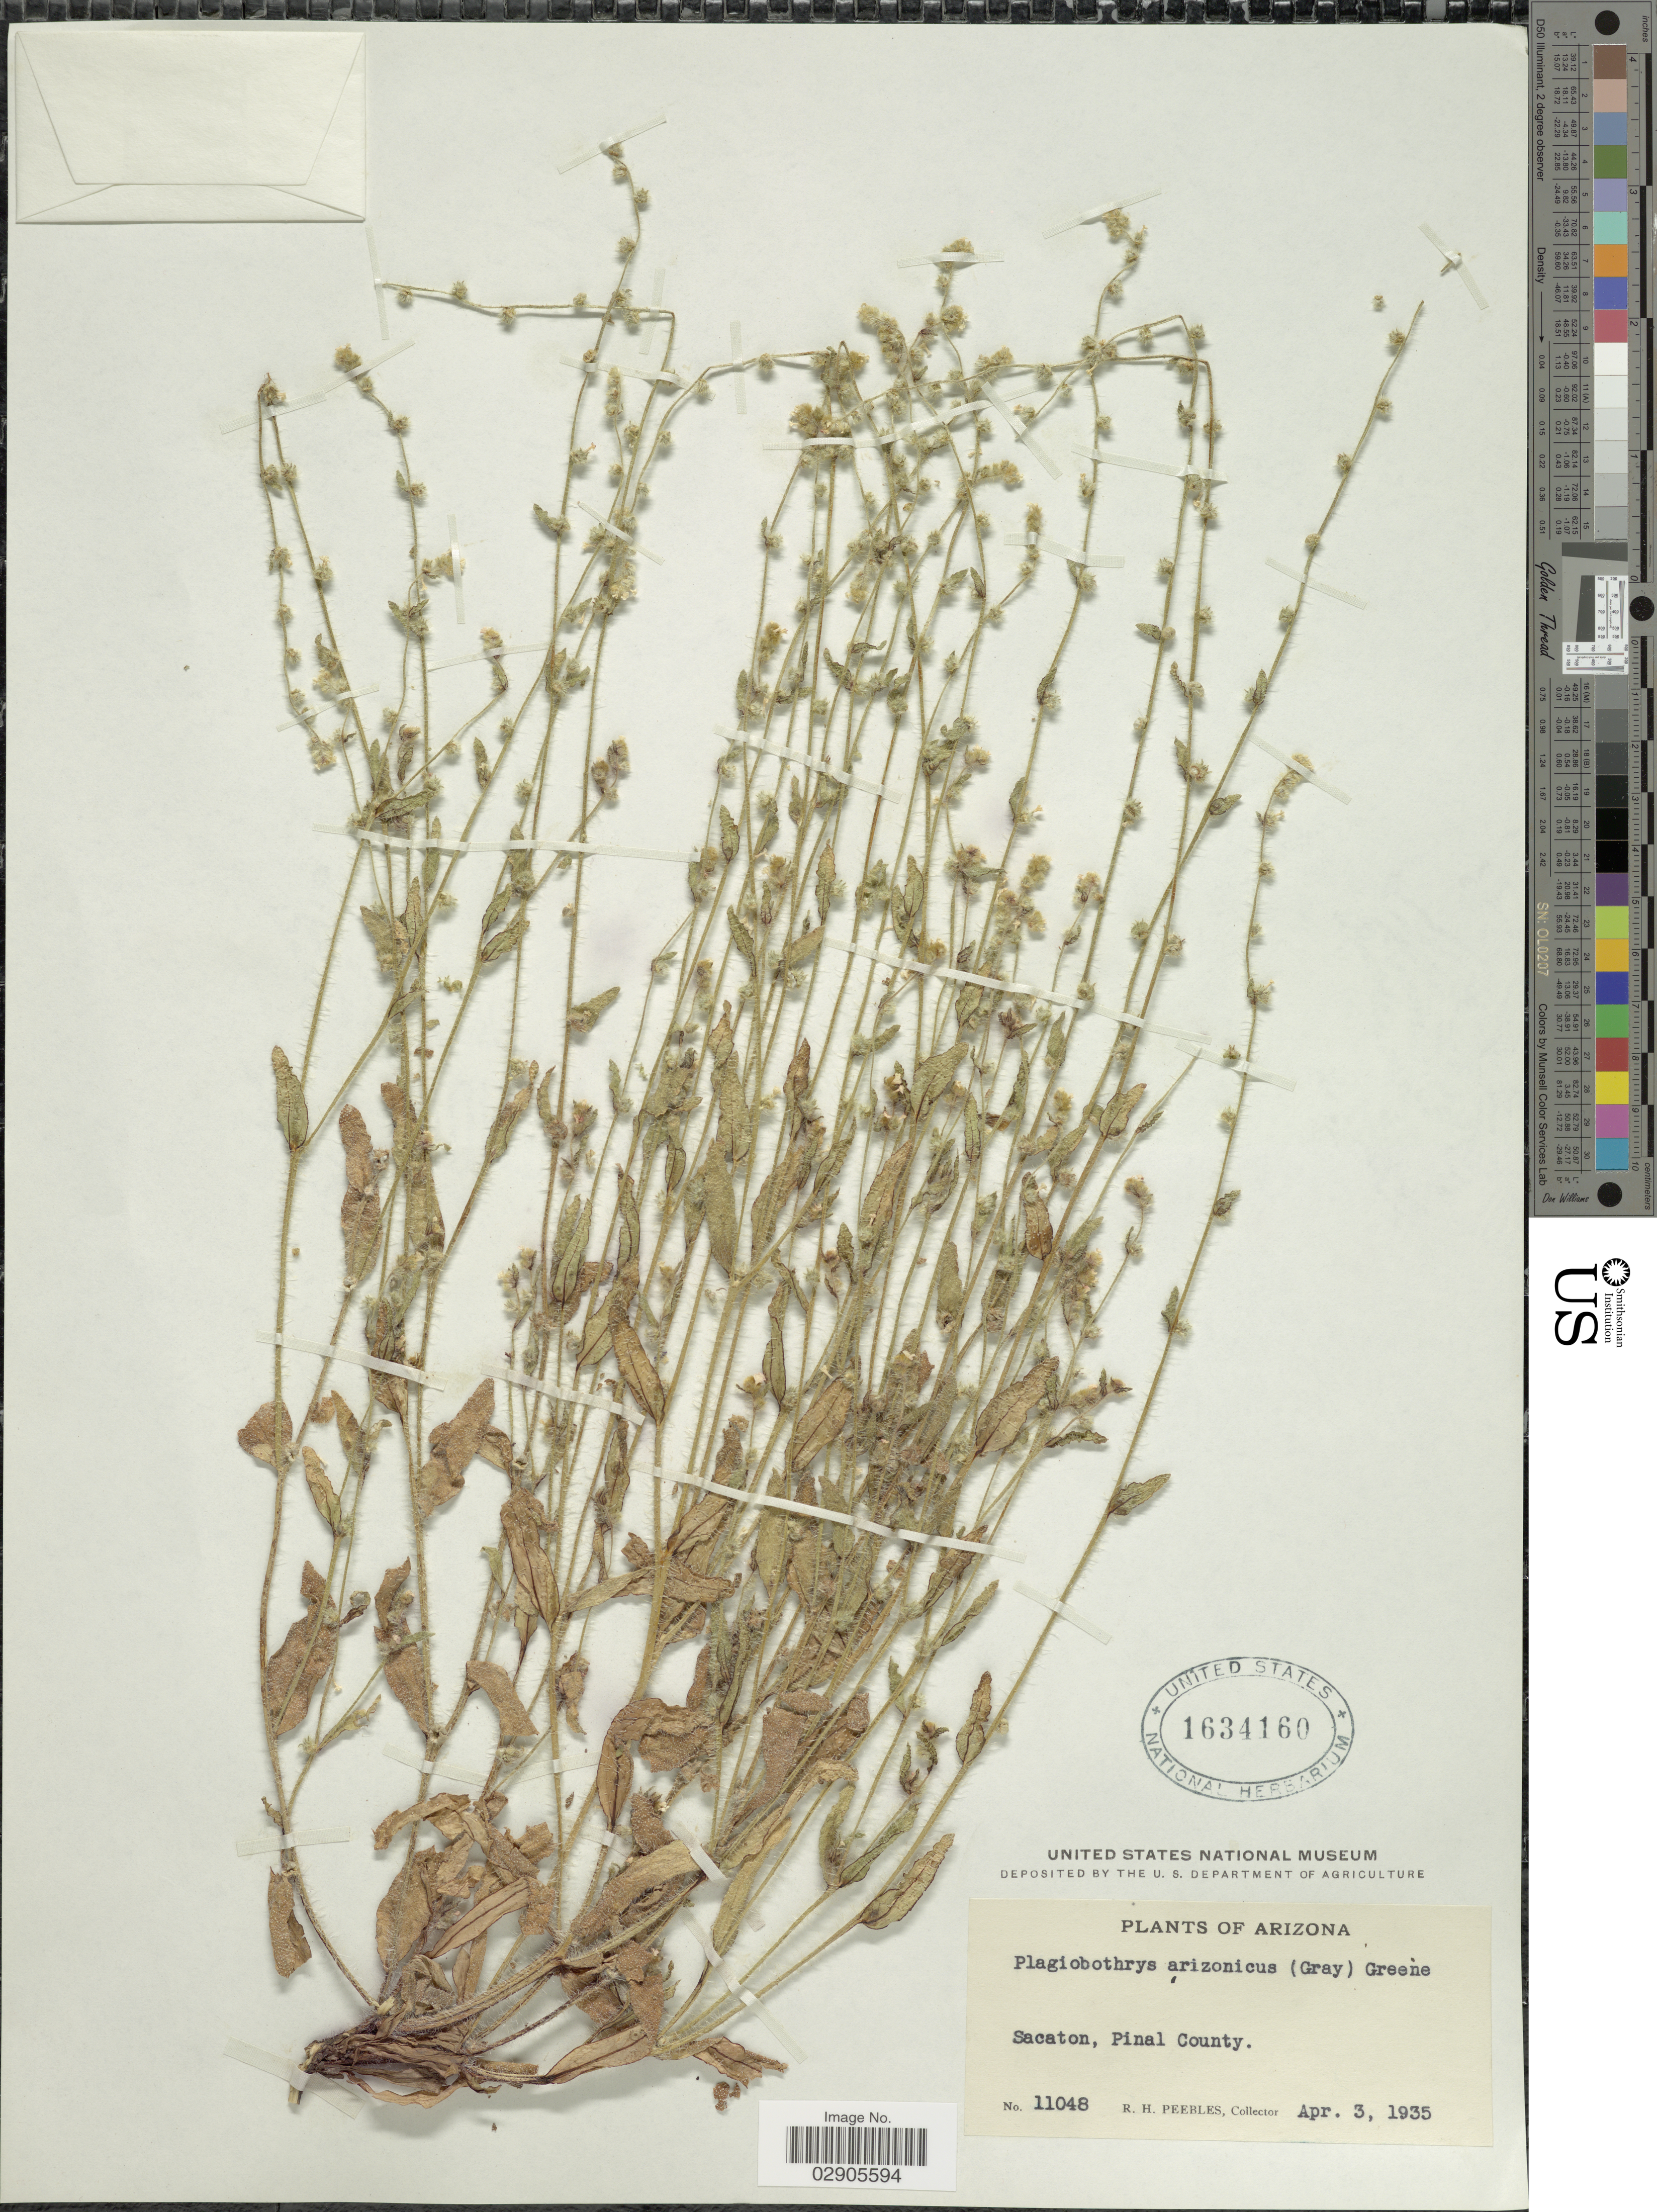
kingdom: Plantae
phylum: Tracheophyta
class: Magnoliopsida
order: Boraginales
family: Boraginaceae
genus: Plagiobothrys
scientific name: Plagiobothrys arizonicus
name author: (A. Gray) Greene ex A. Gray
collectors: R. H. Peebles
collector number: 11048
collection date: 1935-04-03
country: United States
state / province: Arizona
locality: Sacaton, Pinal County.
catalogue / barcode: US 1634160